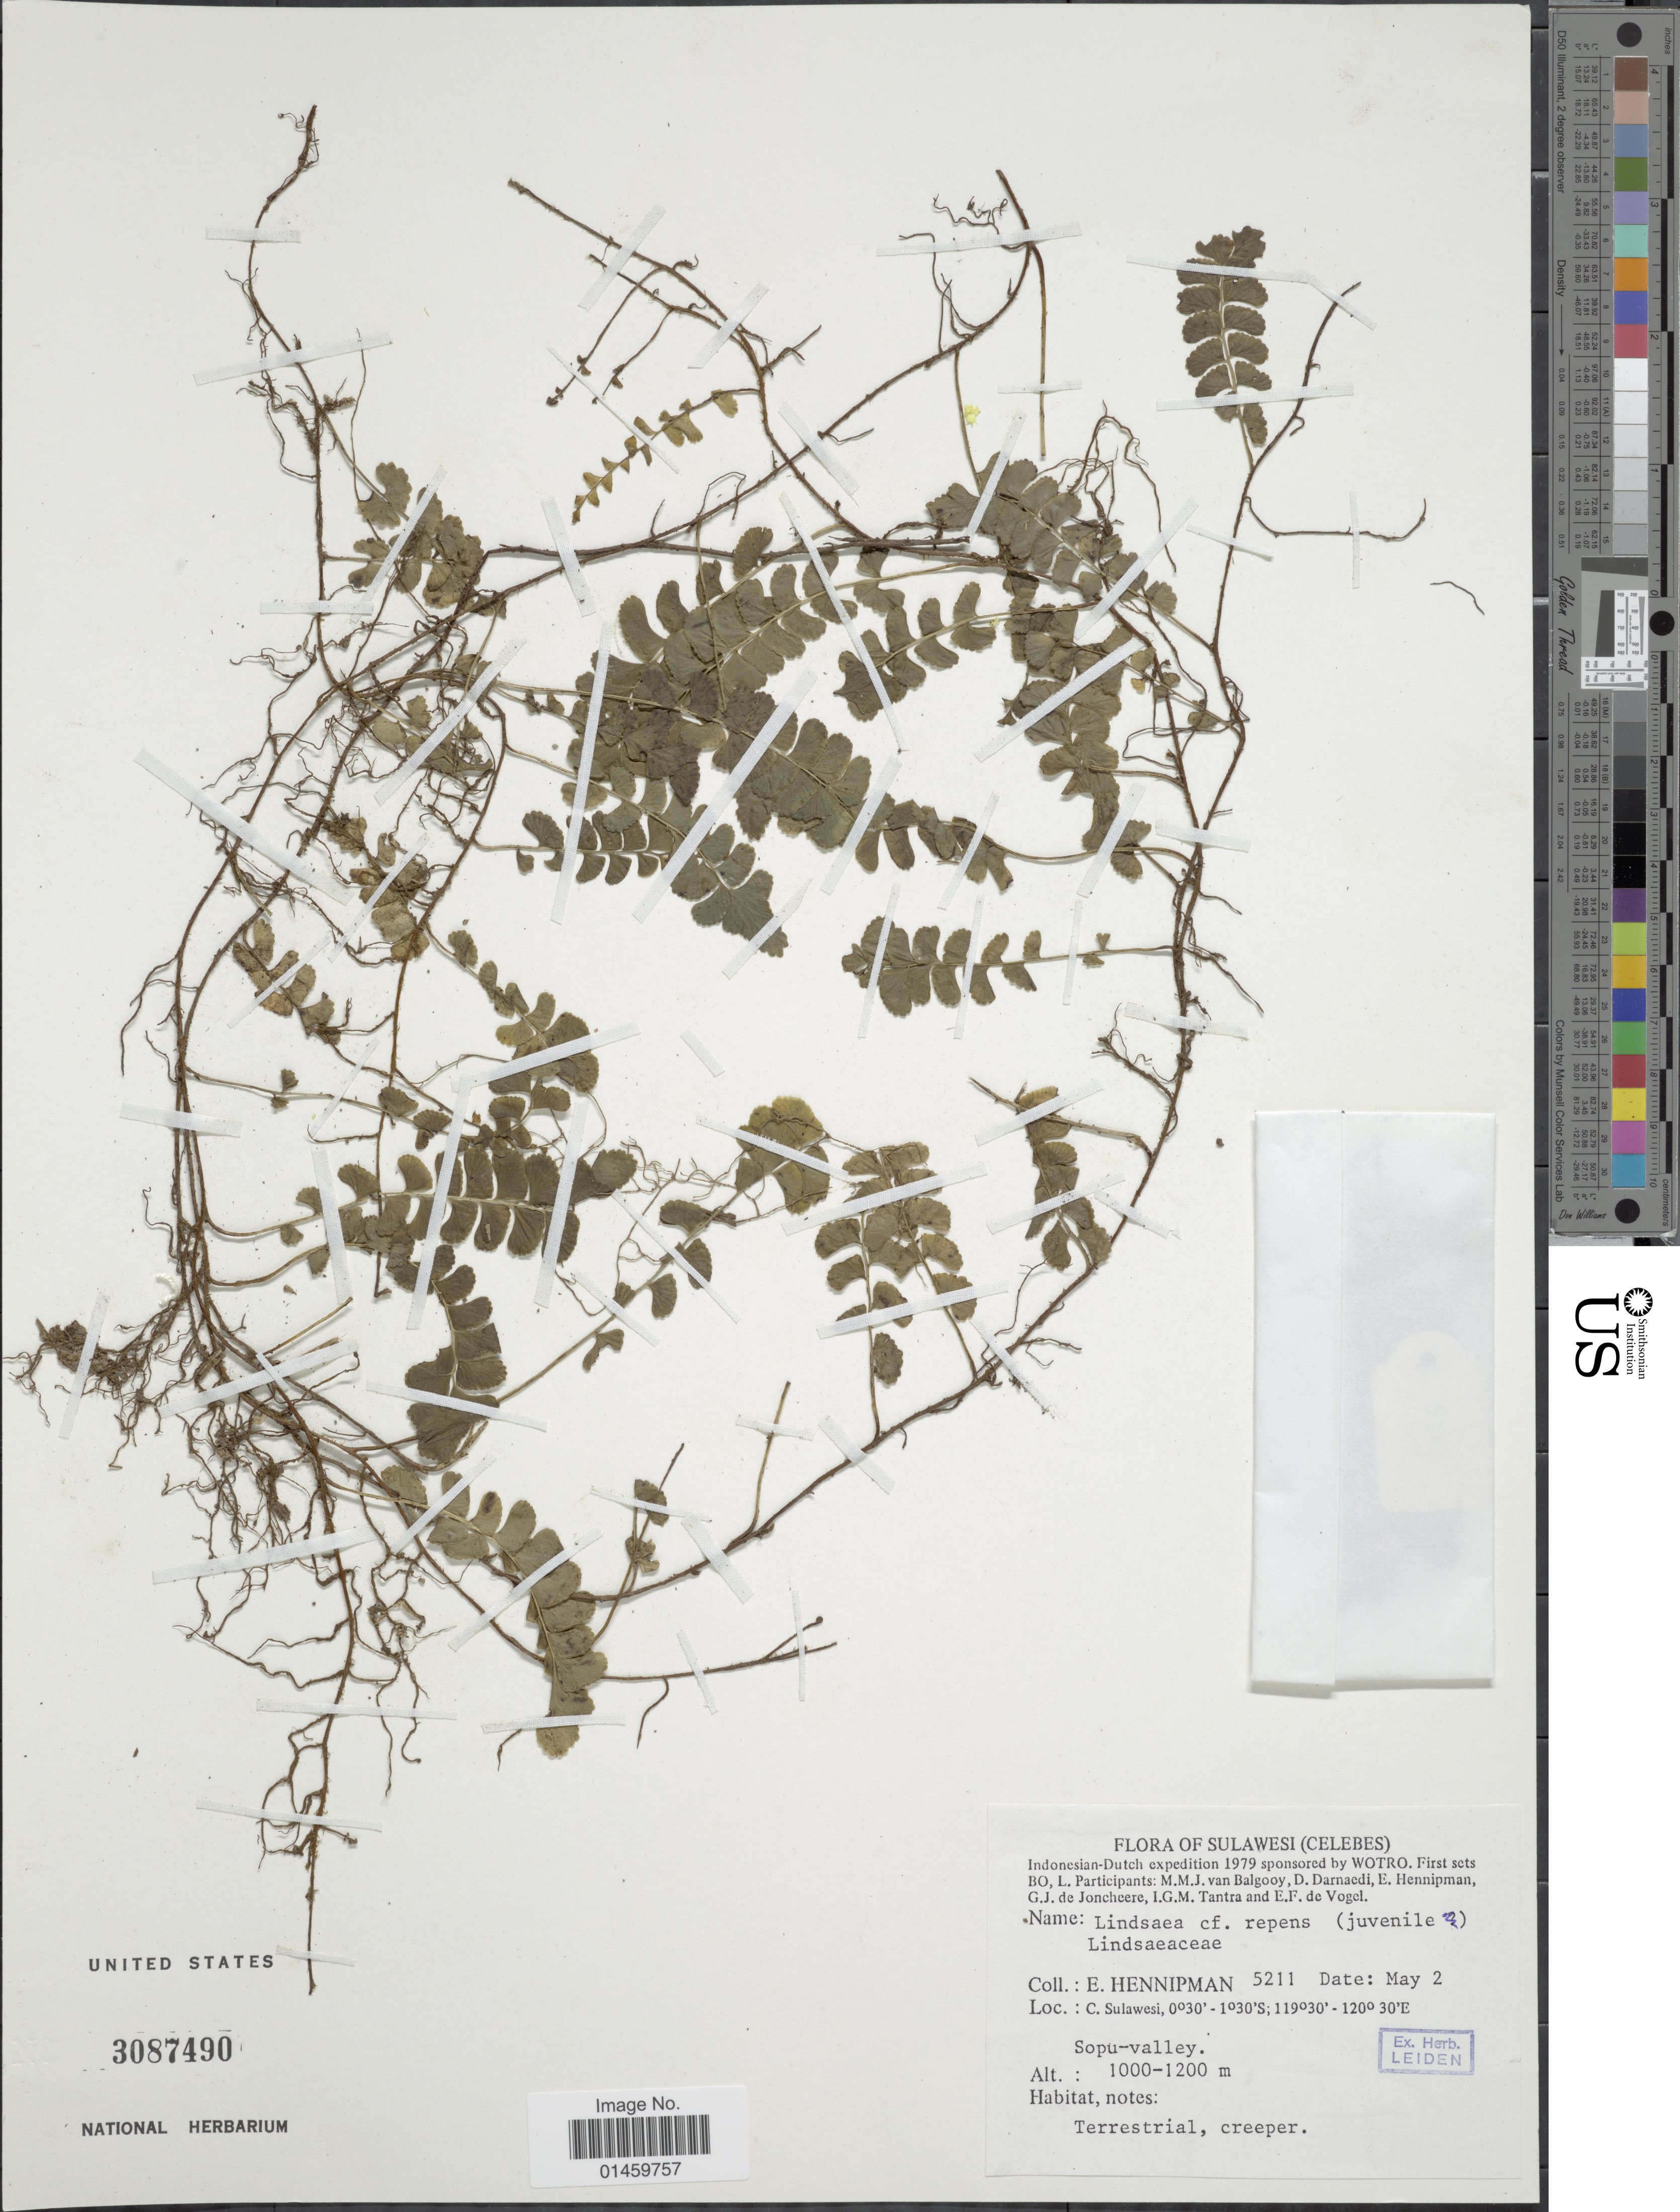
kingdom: Plantae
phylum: Tracheophyta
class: Polypodiopsida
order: Polypodiales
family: Lindsaeaceae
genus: Lindsaea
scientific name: Lindsaea repens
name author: (Bory) Thwaites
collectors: E. Hennipman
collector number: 5211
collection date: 1979-05-02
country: Indonesia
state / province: Sulawesi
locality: Celebes. C. Sulawesi. Sopu-valley.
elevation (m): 1000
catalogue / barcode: US 3087490